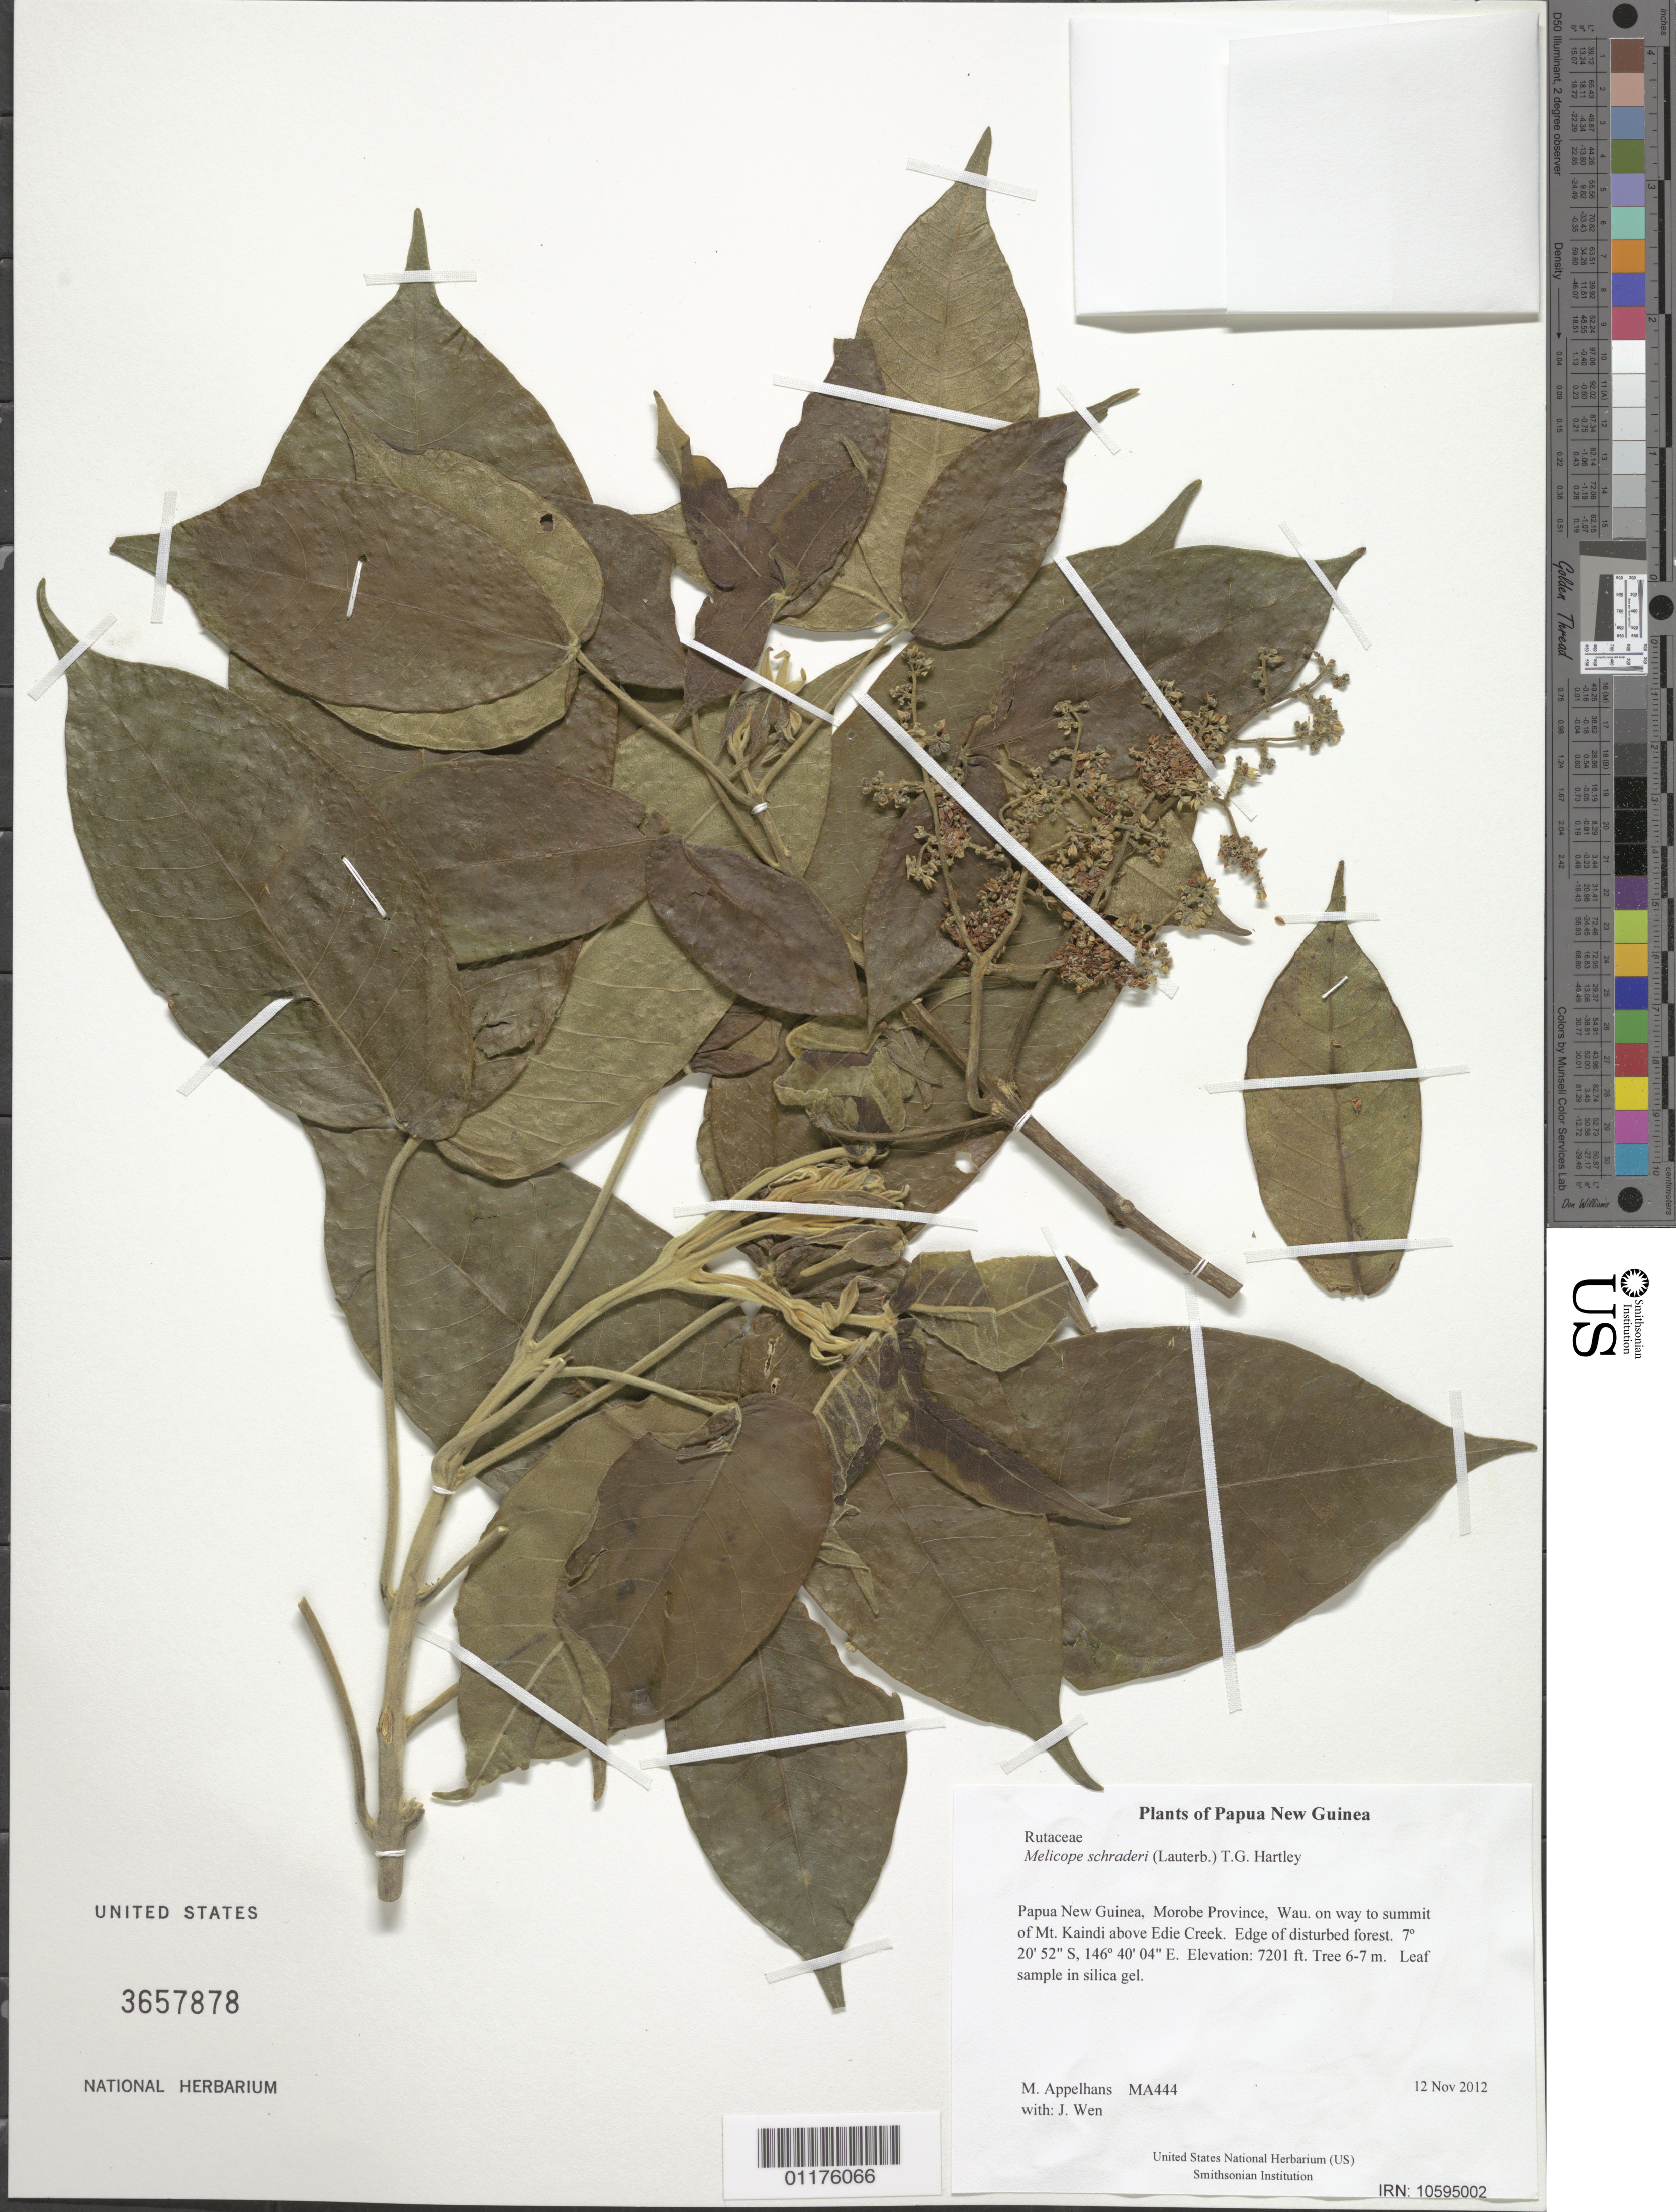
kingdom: Plantae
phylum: Tracheophyta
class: Magnoliopsida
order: Sapindales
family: Rutaceae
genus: Melicope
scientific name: Melicope schraderi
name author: (Lauterb.) T.G. Hartley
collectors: J. Wen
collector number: MA444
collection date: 2012-11-12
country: Papua New Guinea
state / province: Morobe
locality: Wau. on way to summit of Mt. Kaindi above Edie Creek. Edge of disturbed forest.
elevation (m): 2195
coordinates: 7 20.859 S, 146 40.061 E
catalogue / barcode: US 3657878